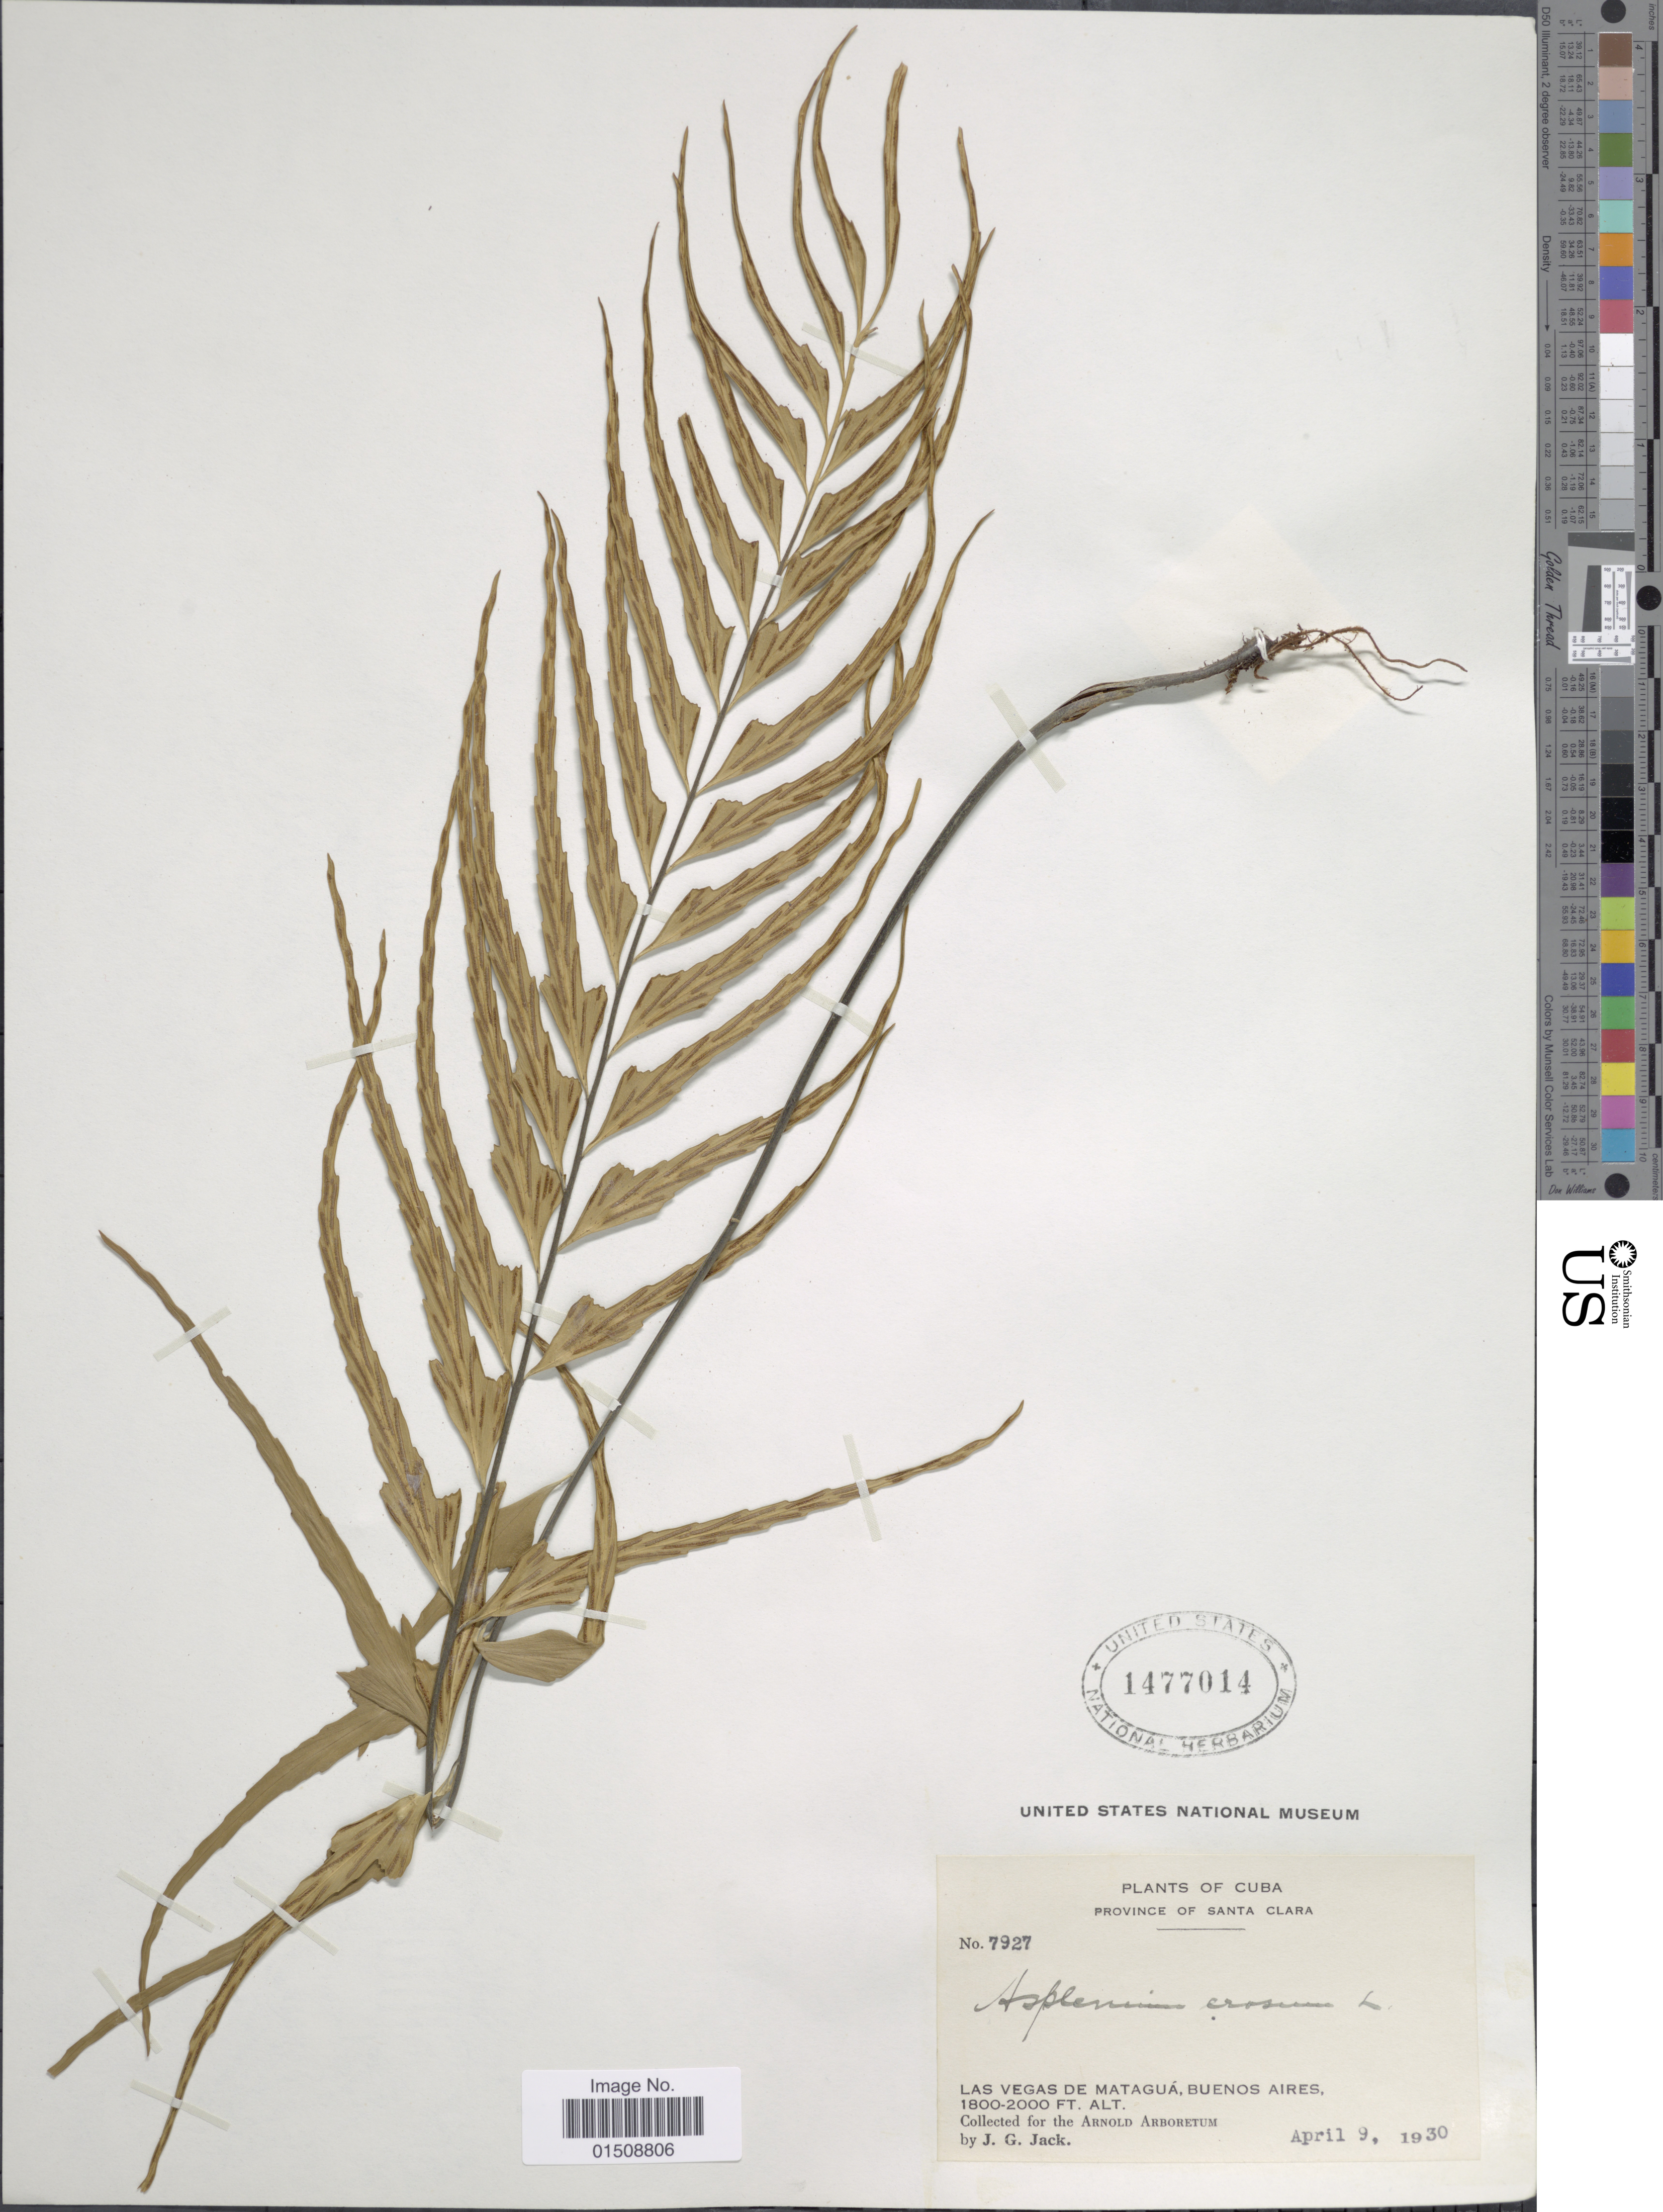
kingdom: Plantae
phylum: Tracheophyta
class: Polypodiopsida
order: Polypodiales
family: Aspleniaceae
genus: Asplenium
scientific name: Asplenium erosum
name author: L.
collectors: J. G. Jack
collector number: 7927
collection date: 1930-04-09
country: Cuba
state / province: Las Villas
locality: Province of Santa Clara, Las Vegas de Mataguá, Buenos Aires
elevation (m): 549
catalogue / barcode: US 1477014